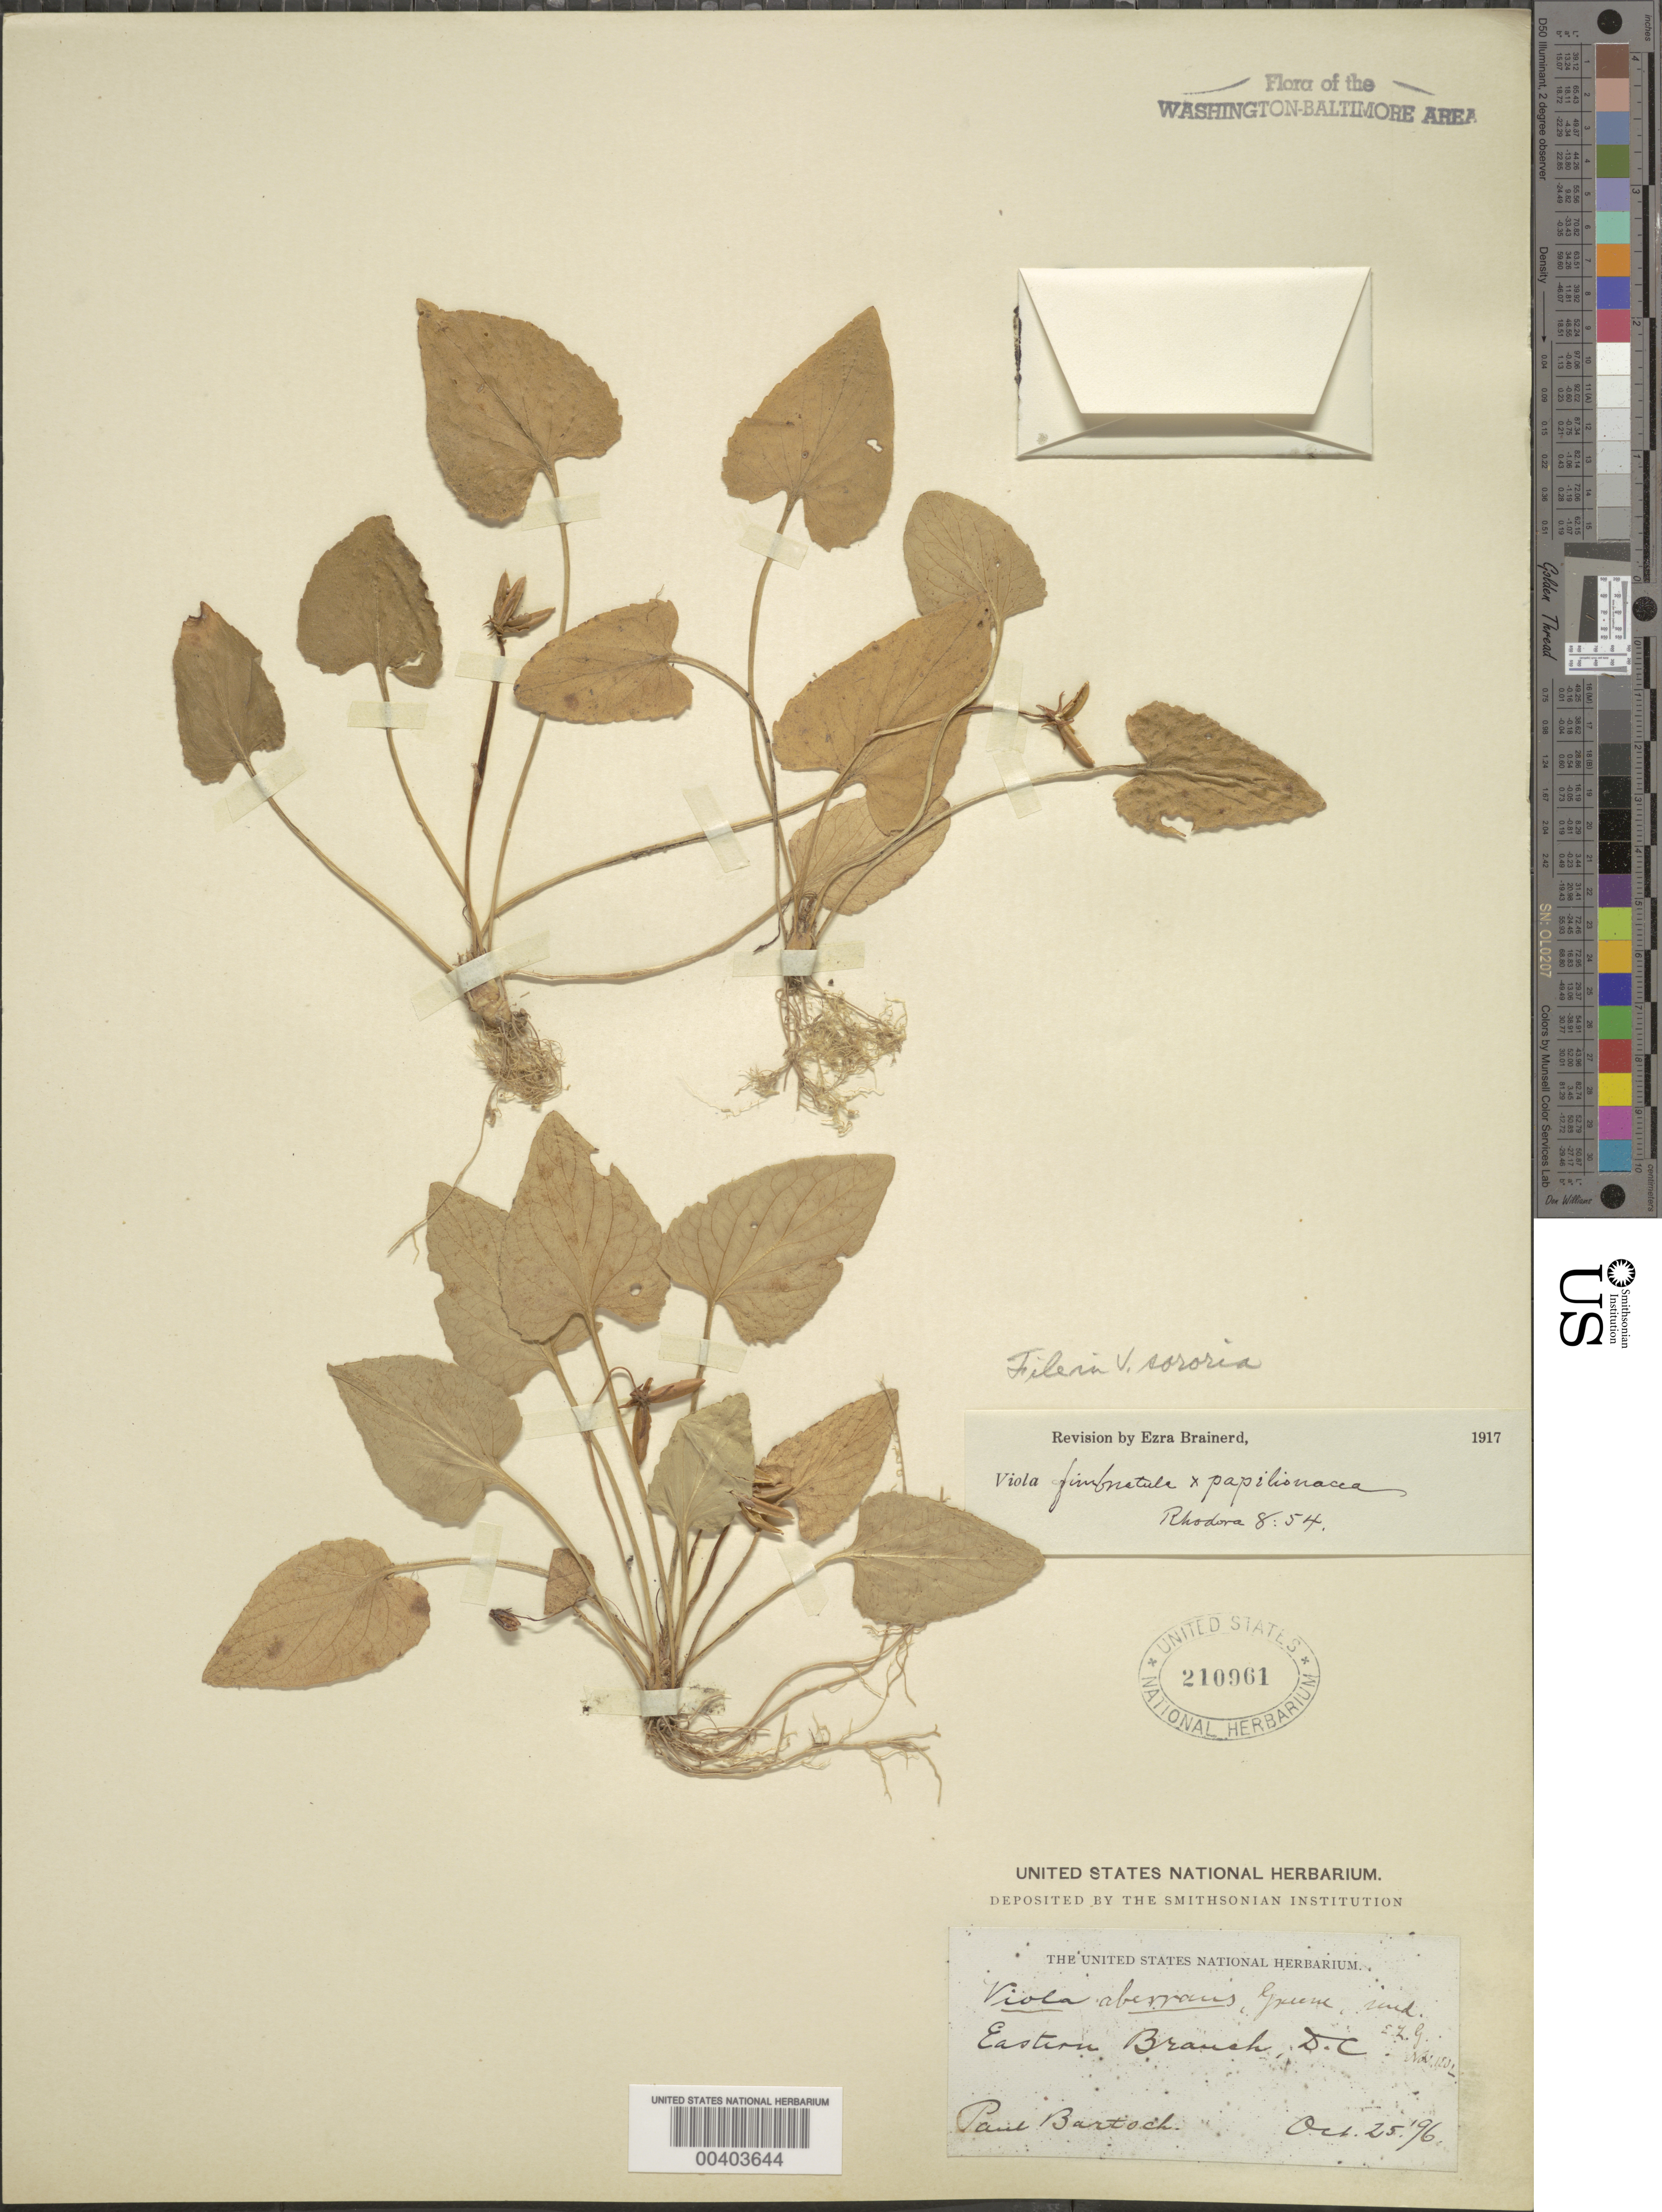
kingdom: Plantae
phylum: Tracheophyta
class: Magnoliopsida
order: Malpighiales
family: Violaceae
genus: Viola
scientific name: Viola sagittata var. ovata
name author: (Nutt.) Torr. & A. Gray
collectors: P. Bartsch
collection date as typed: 25 Oct 1896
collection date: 1896-10-25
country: United States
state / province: District of Columbia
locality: Eastern Branch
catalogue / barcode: US 210961